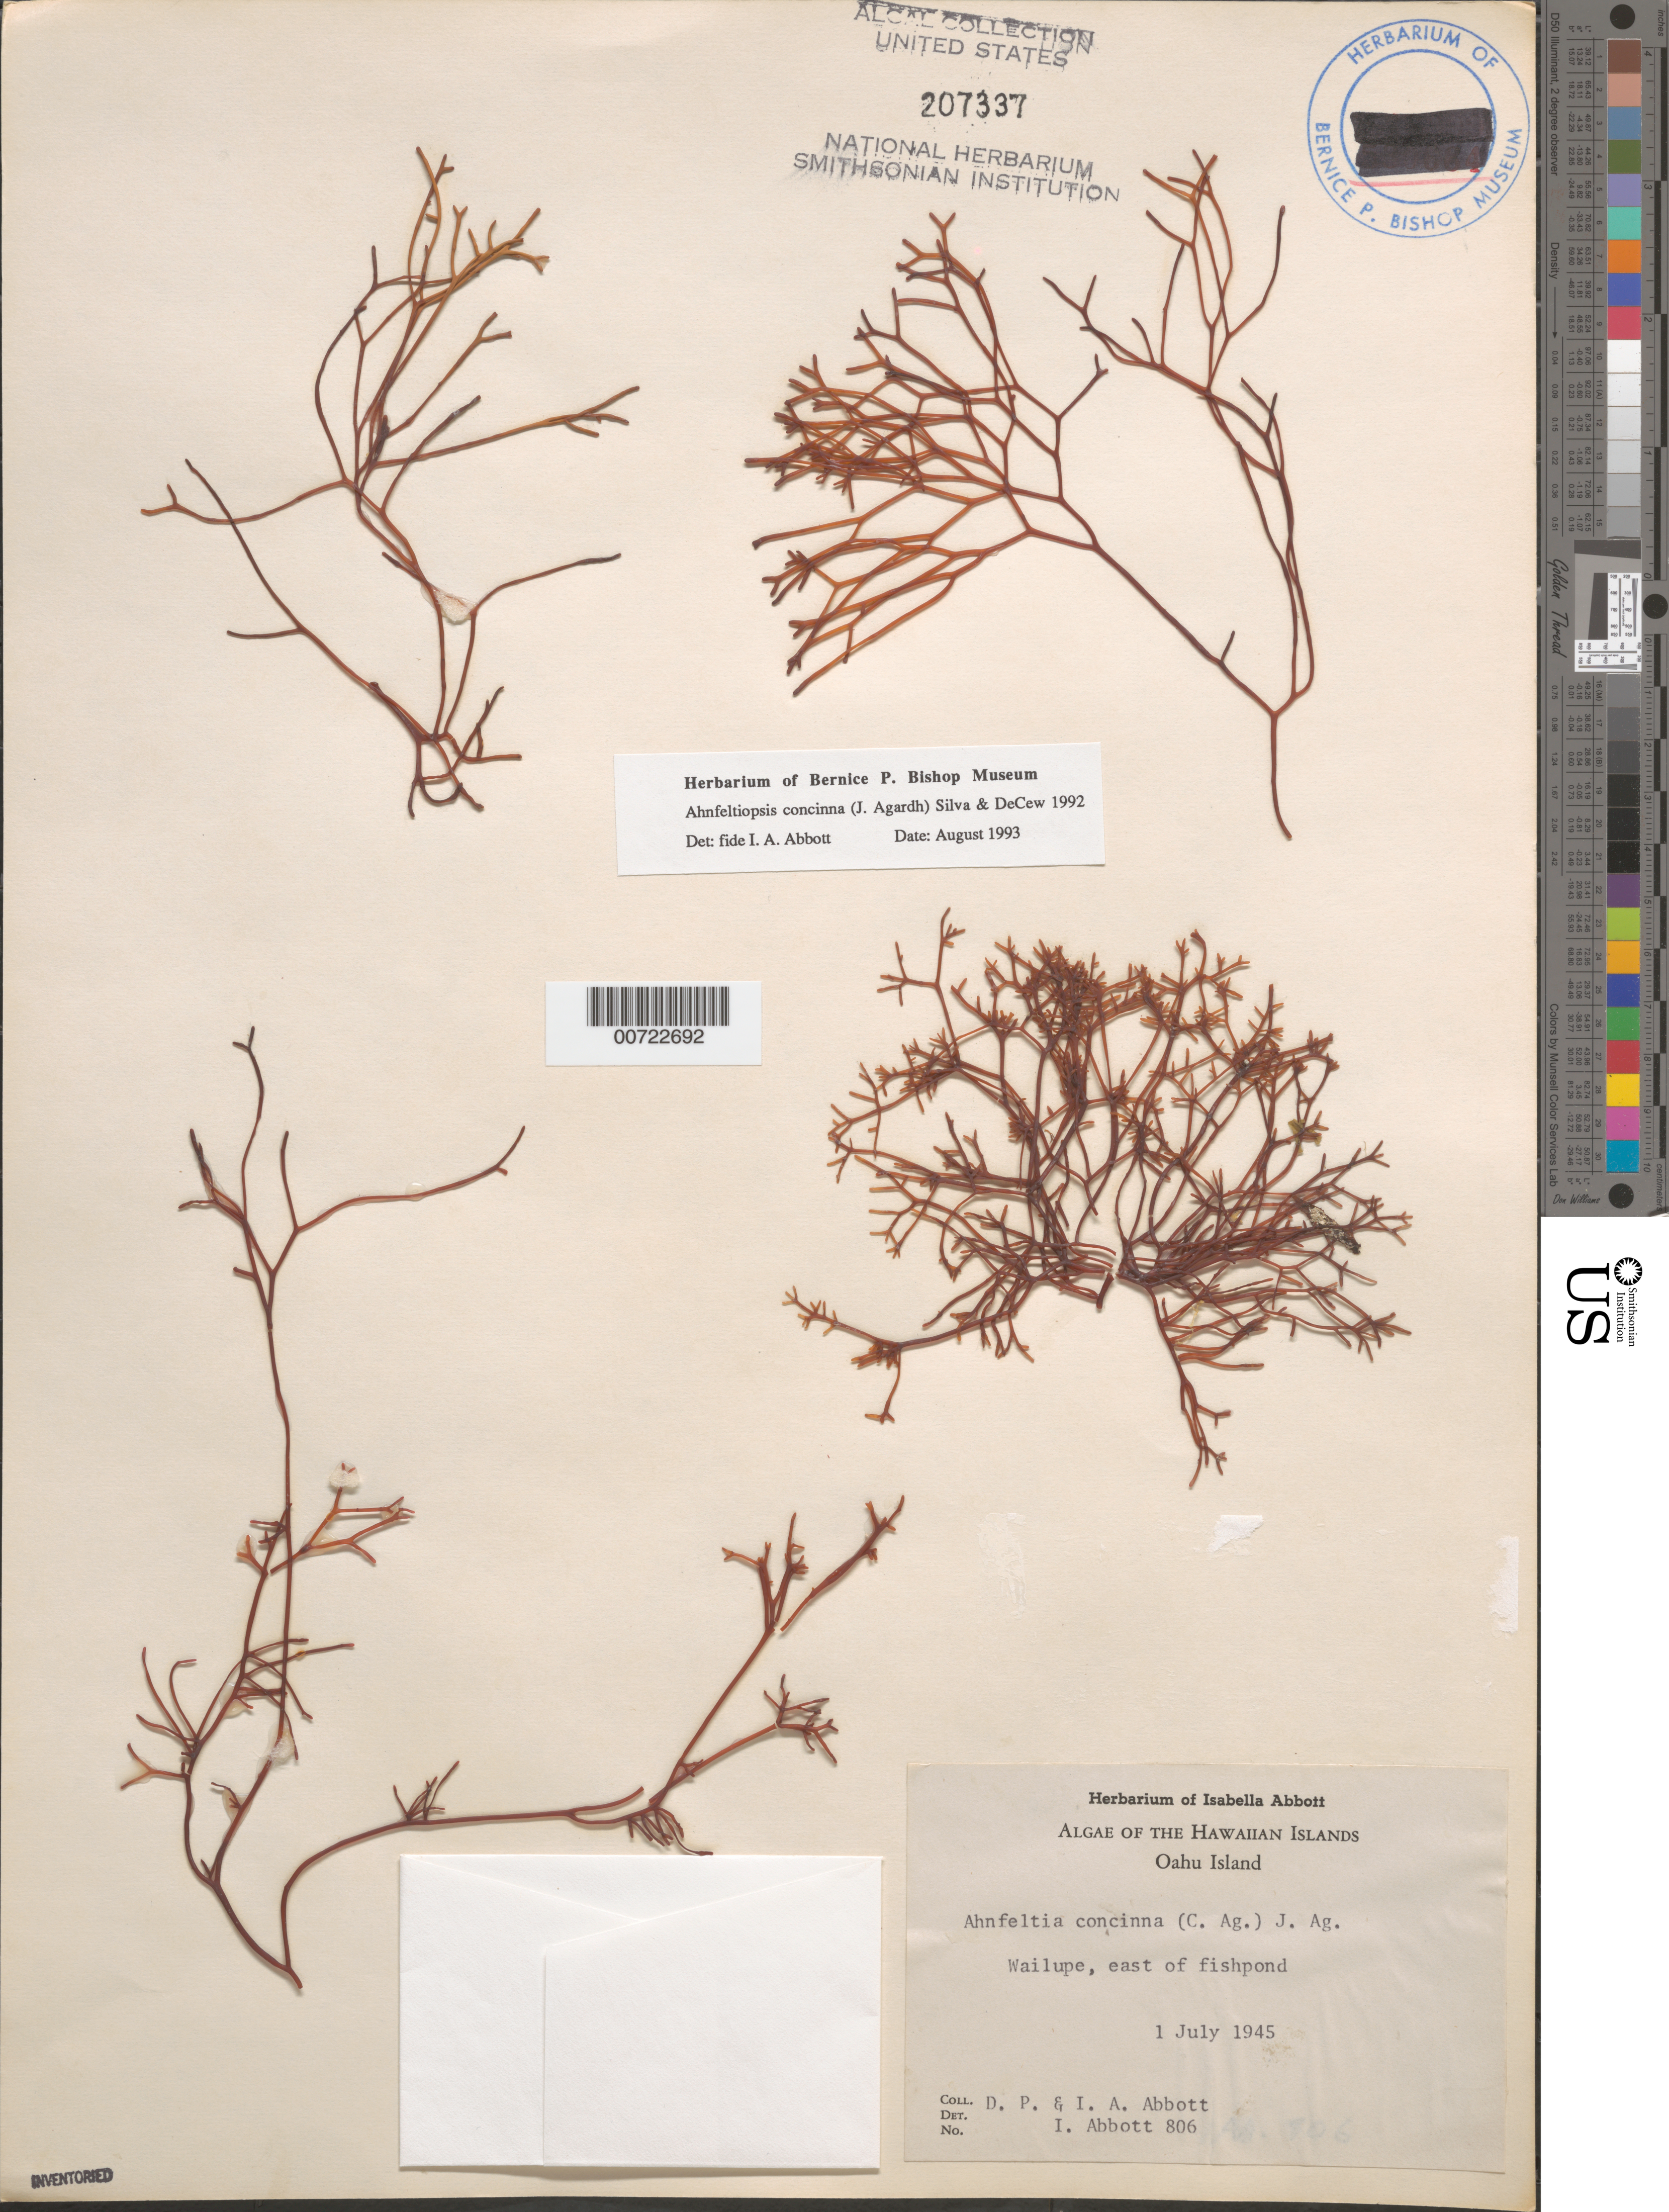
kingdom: Plantae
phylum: Rhodophyta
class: Florideophyceae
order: Gigartinales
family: Phyllophoraceae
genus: Gymnogongrus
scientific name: Gymnogongrus durvillei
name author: (Bory) M.S.Calderon & S.M. Boo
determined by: Algae name updating Project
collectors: D. P. Abbott & I. A. Abbott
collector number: IAA 806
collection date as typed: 01 Jul 1945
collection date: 1945-07-01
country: United States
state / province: Hawaii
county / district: Honolulu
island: Oahu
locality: Wailupe, east of fishpond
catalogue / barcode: US 207337